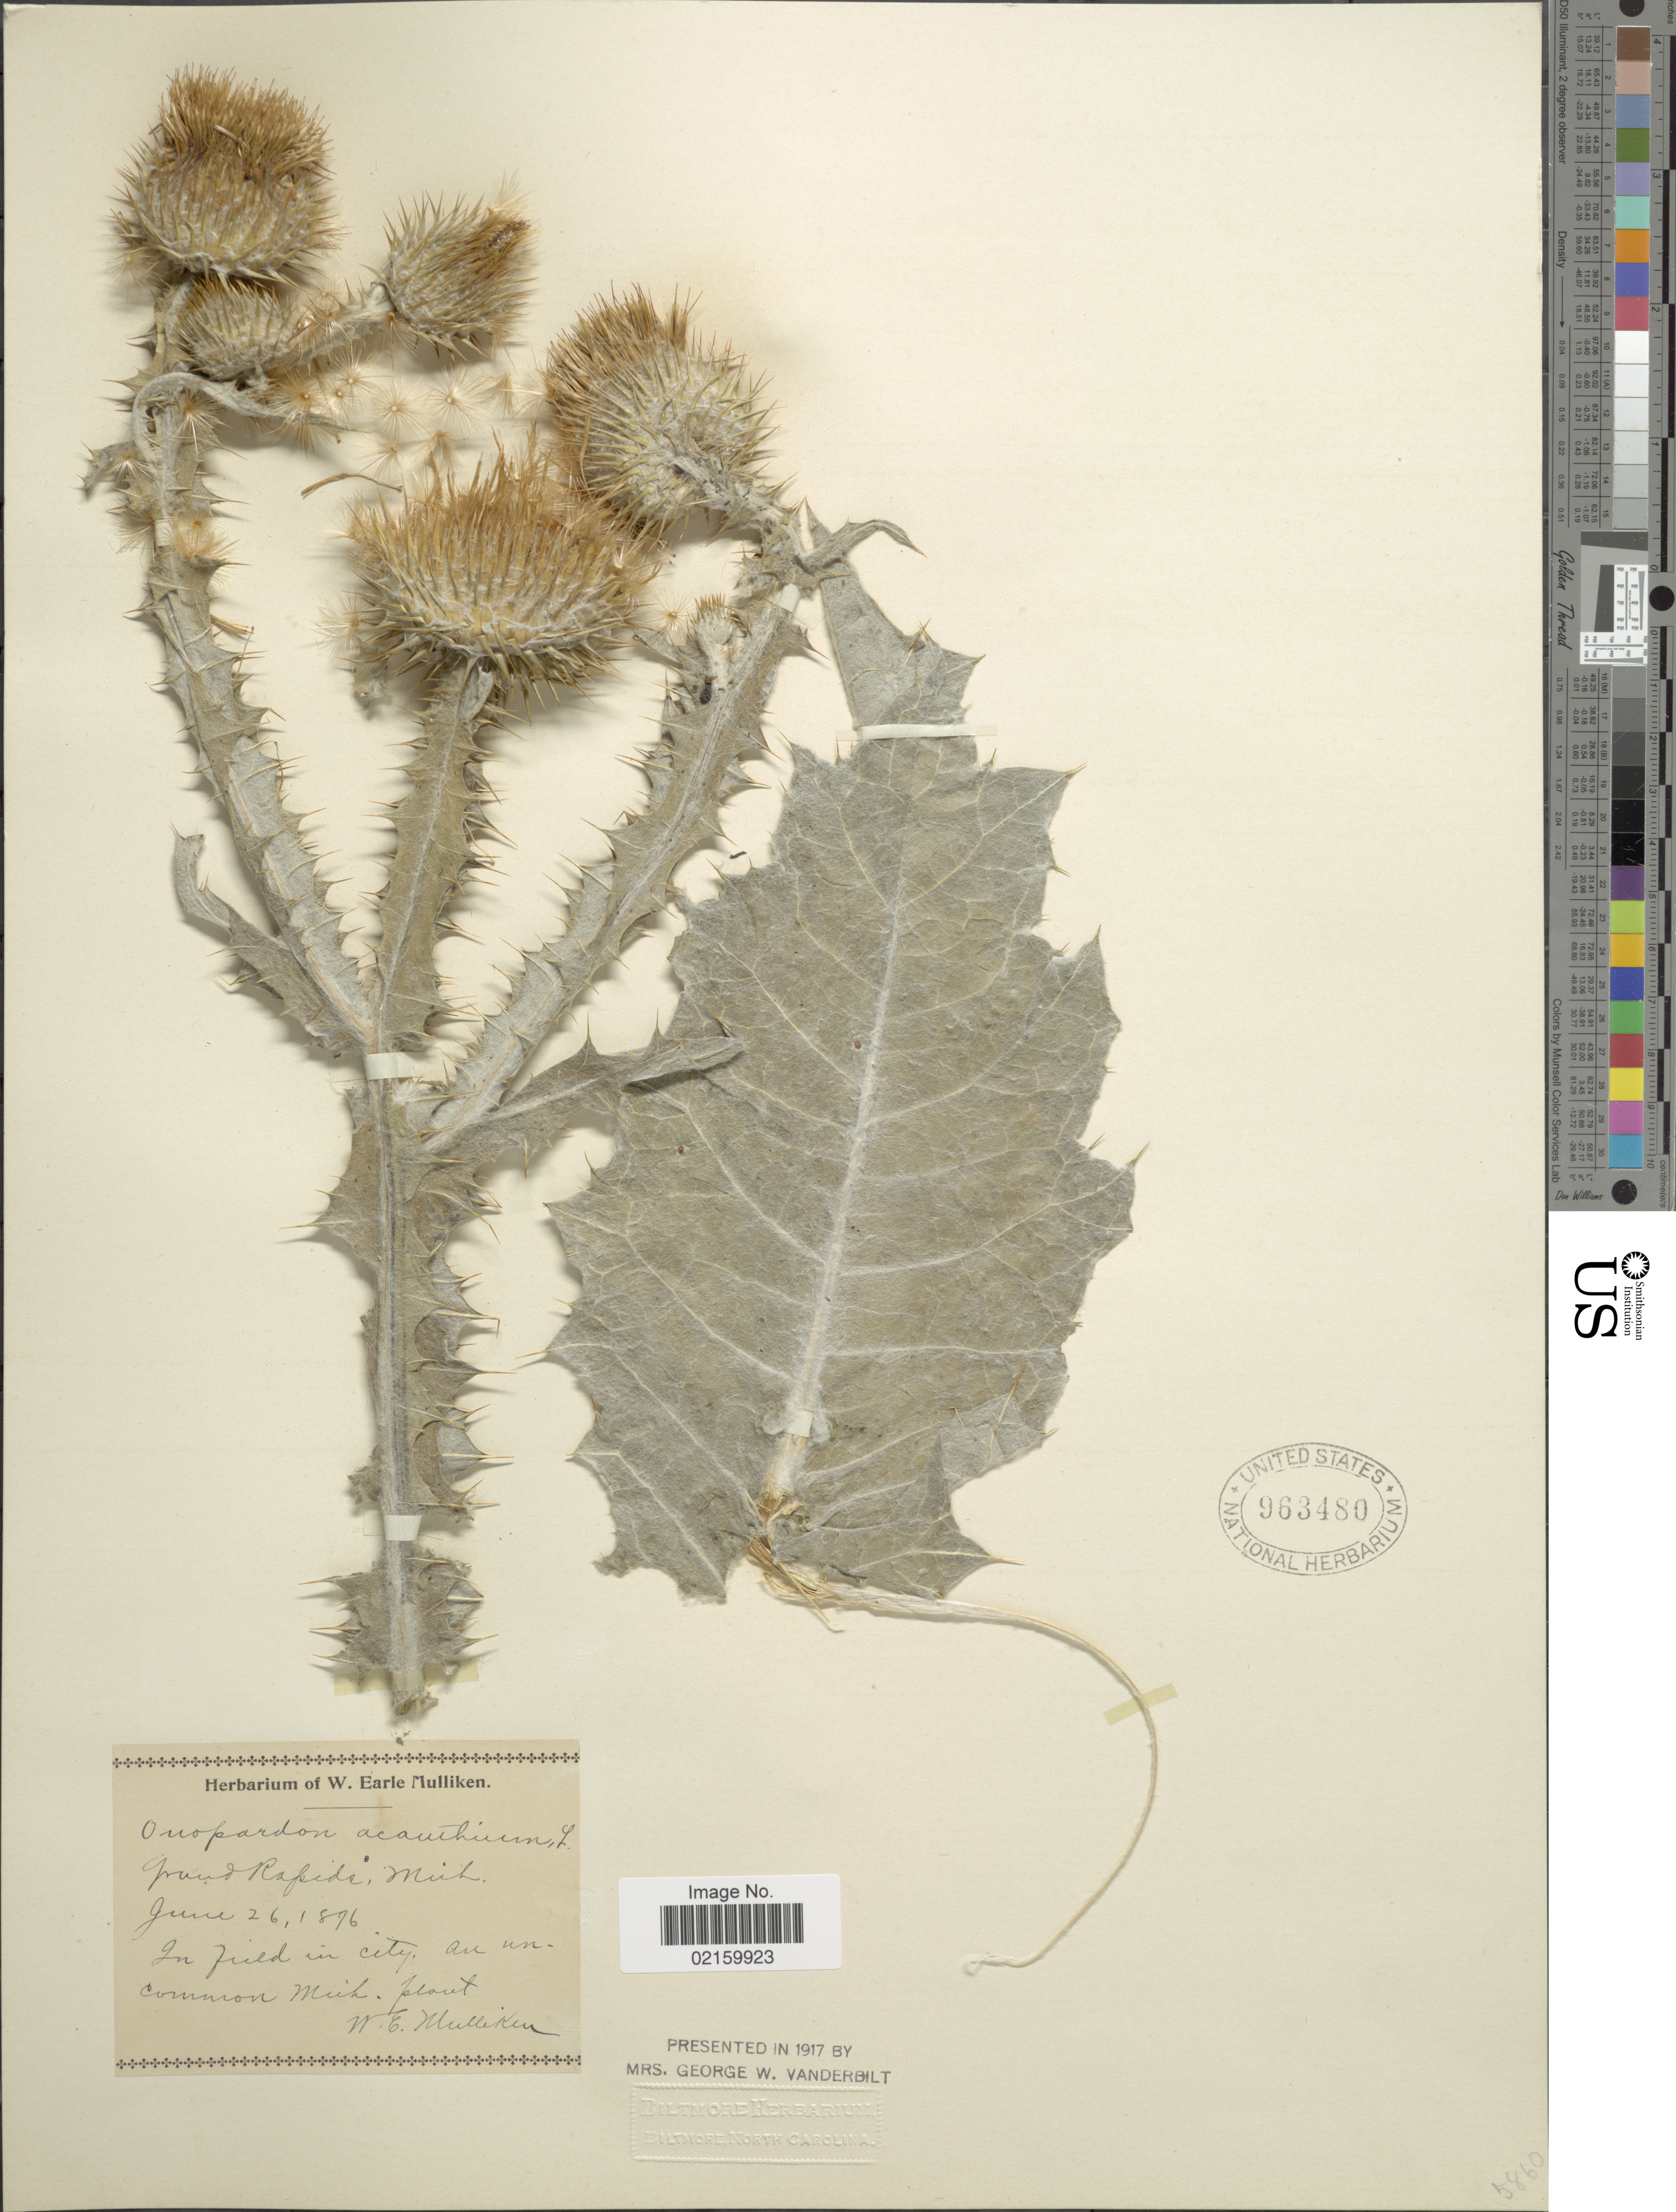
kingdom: Plantae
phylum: Tracheophyta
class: Magnoliopsida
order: Asterales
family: Asteraceae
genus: Onopordum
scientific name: Onopordum acanthium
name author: L.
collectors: W. Mulliken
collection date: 1896-06-26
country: United States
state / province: Michigan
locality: Grand Rapids, Mich.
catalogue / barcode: US 963480